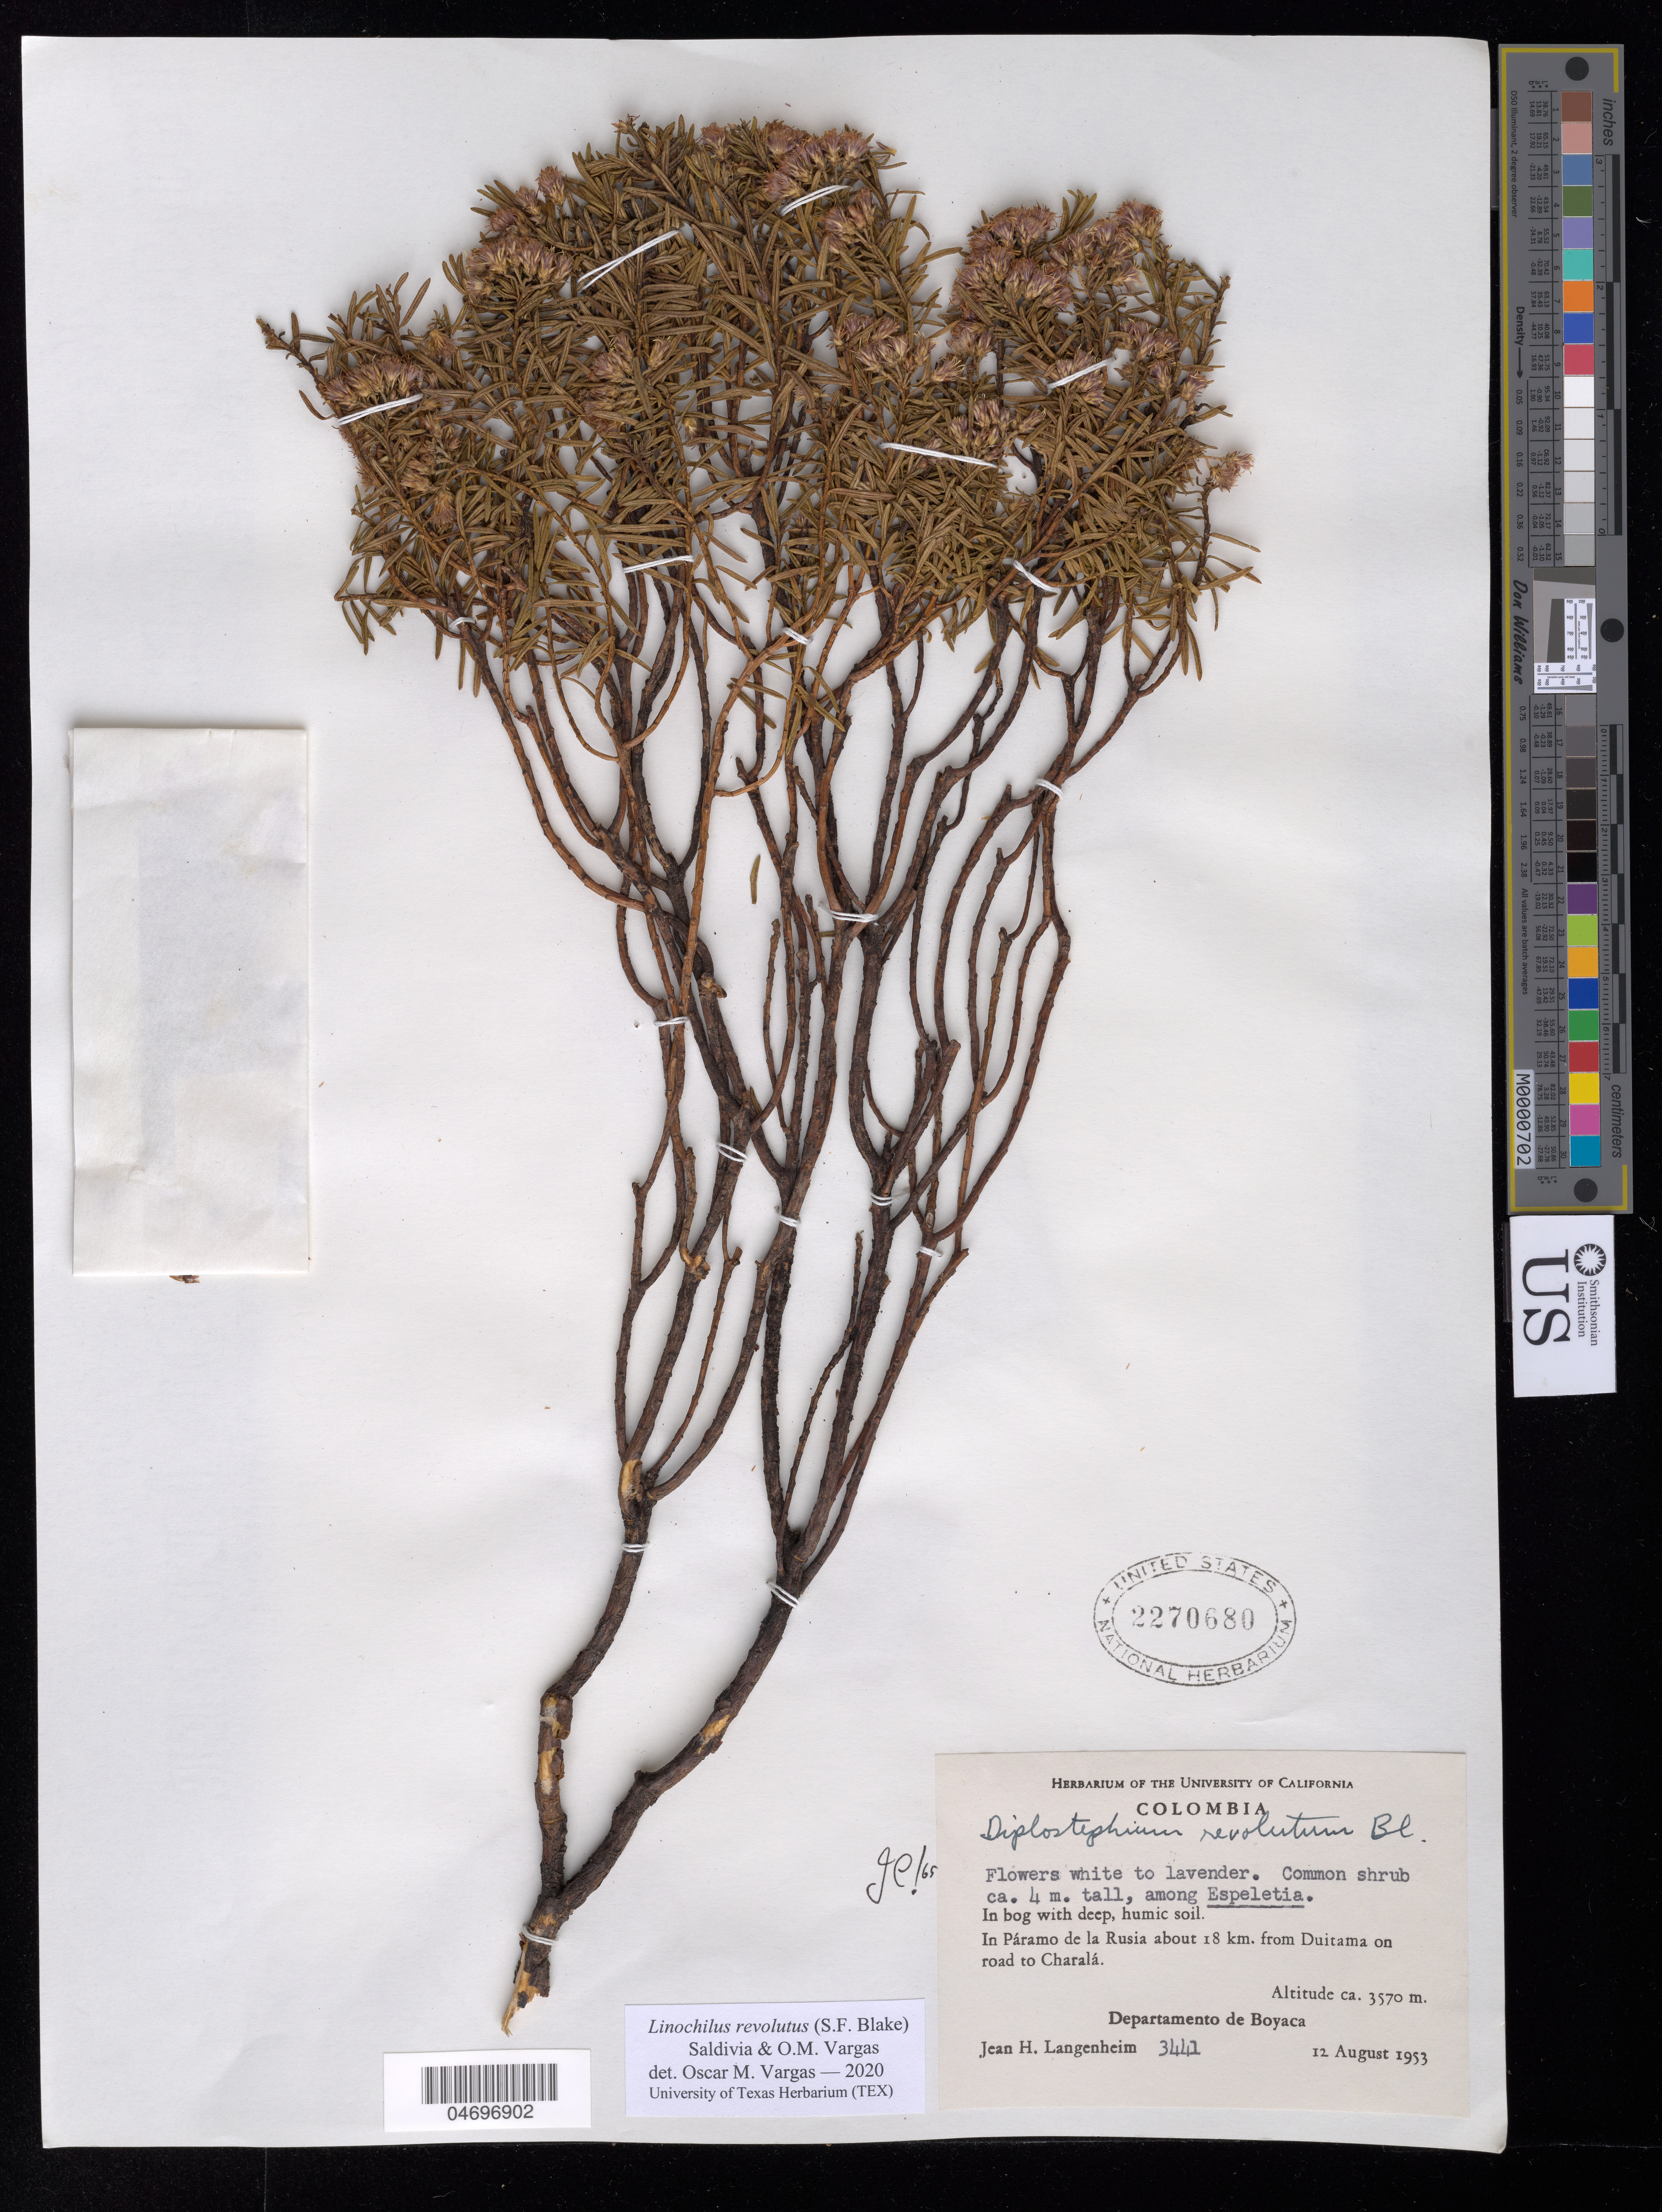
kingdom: Plantae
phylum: Tracheophyta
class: Magnoliopsida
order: Asterales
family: Asteraceae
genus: Linochilus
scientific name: Linochilus revolutus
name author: (S.F. Blake) Saldivia & O.M. Vargas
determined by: Vargas, Oscar M.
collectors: J. H. Langenheim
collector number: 3441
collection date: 1953-08-12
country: Colombia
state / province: Boyacá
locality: In Páramo de la Rusia, ca. 18 km. from Duitama on road to Charalá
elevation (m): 3570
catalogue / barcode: US 2270680